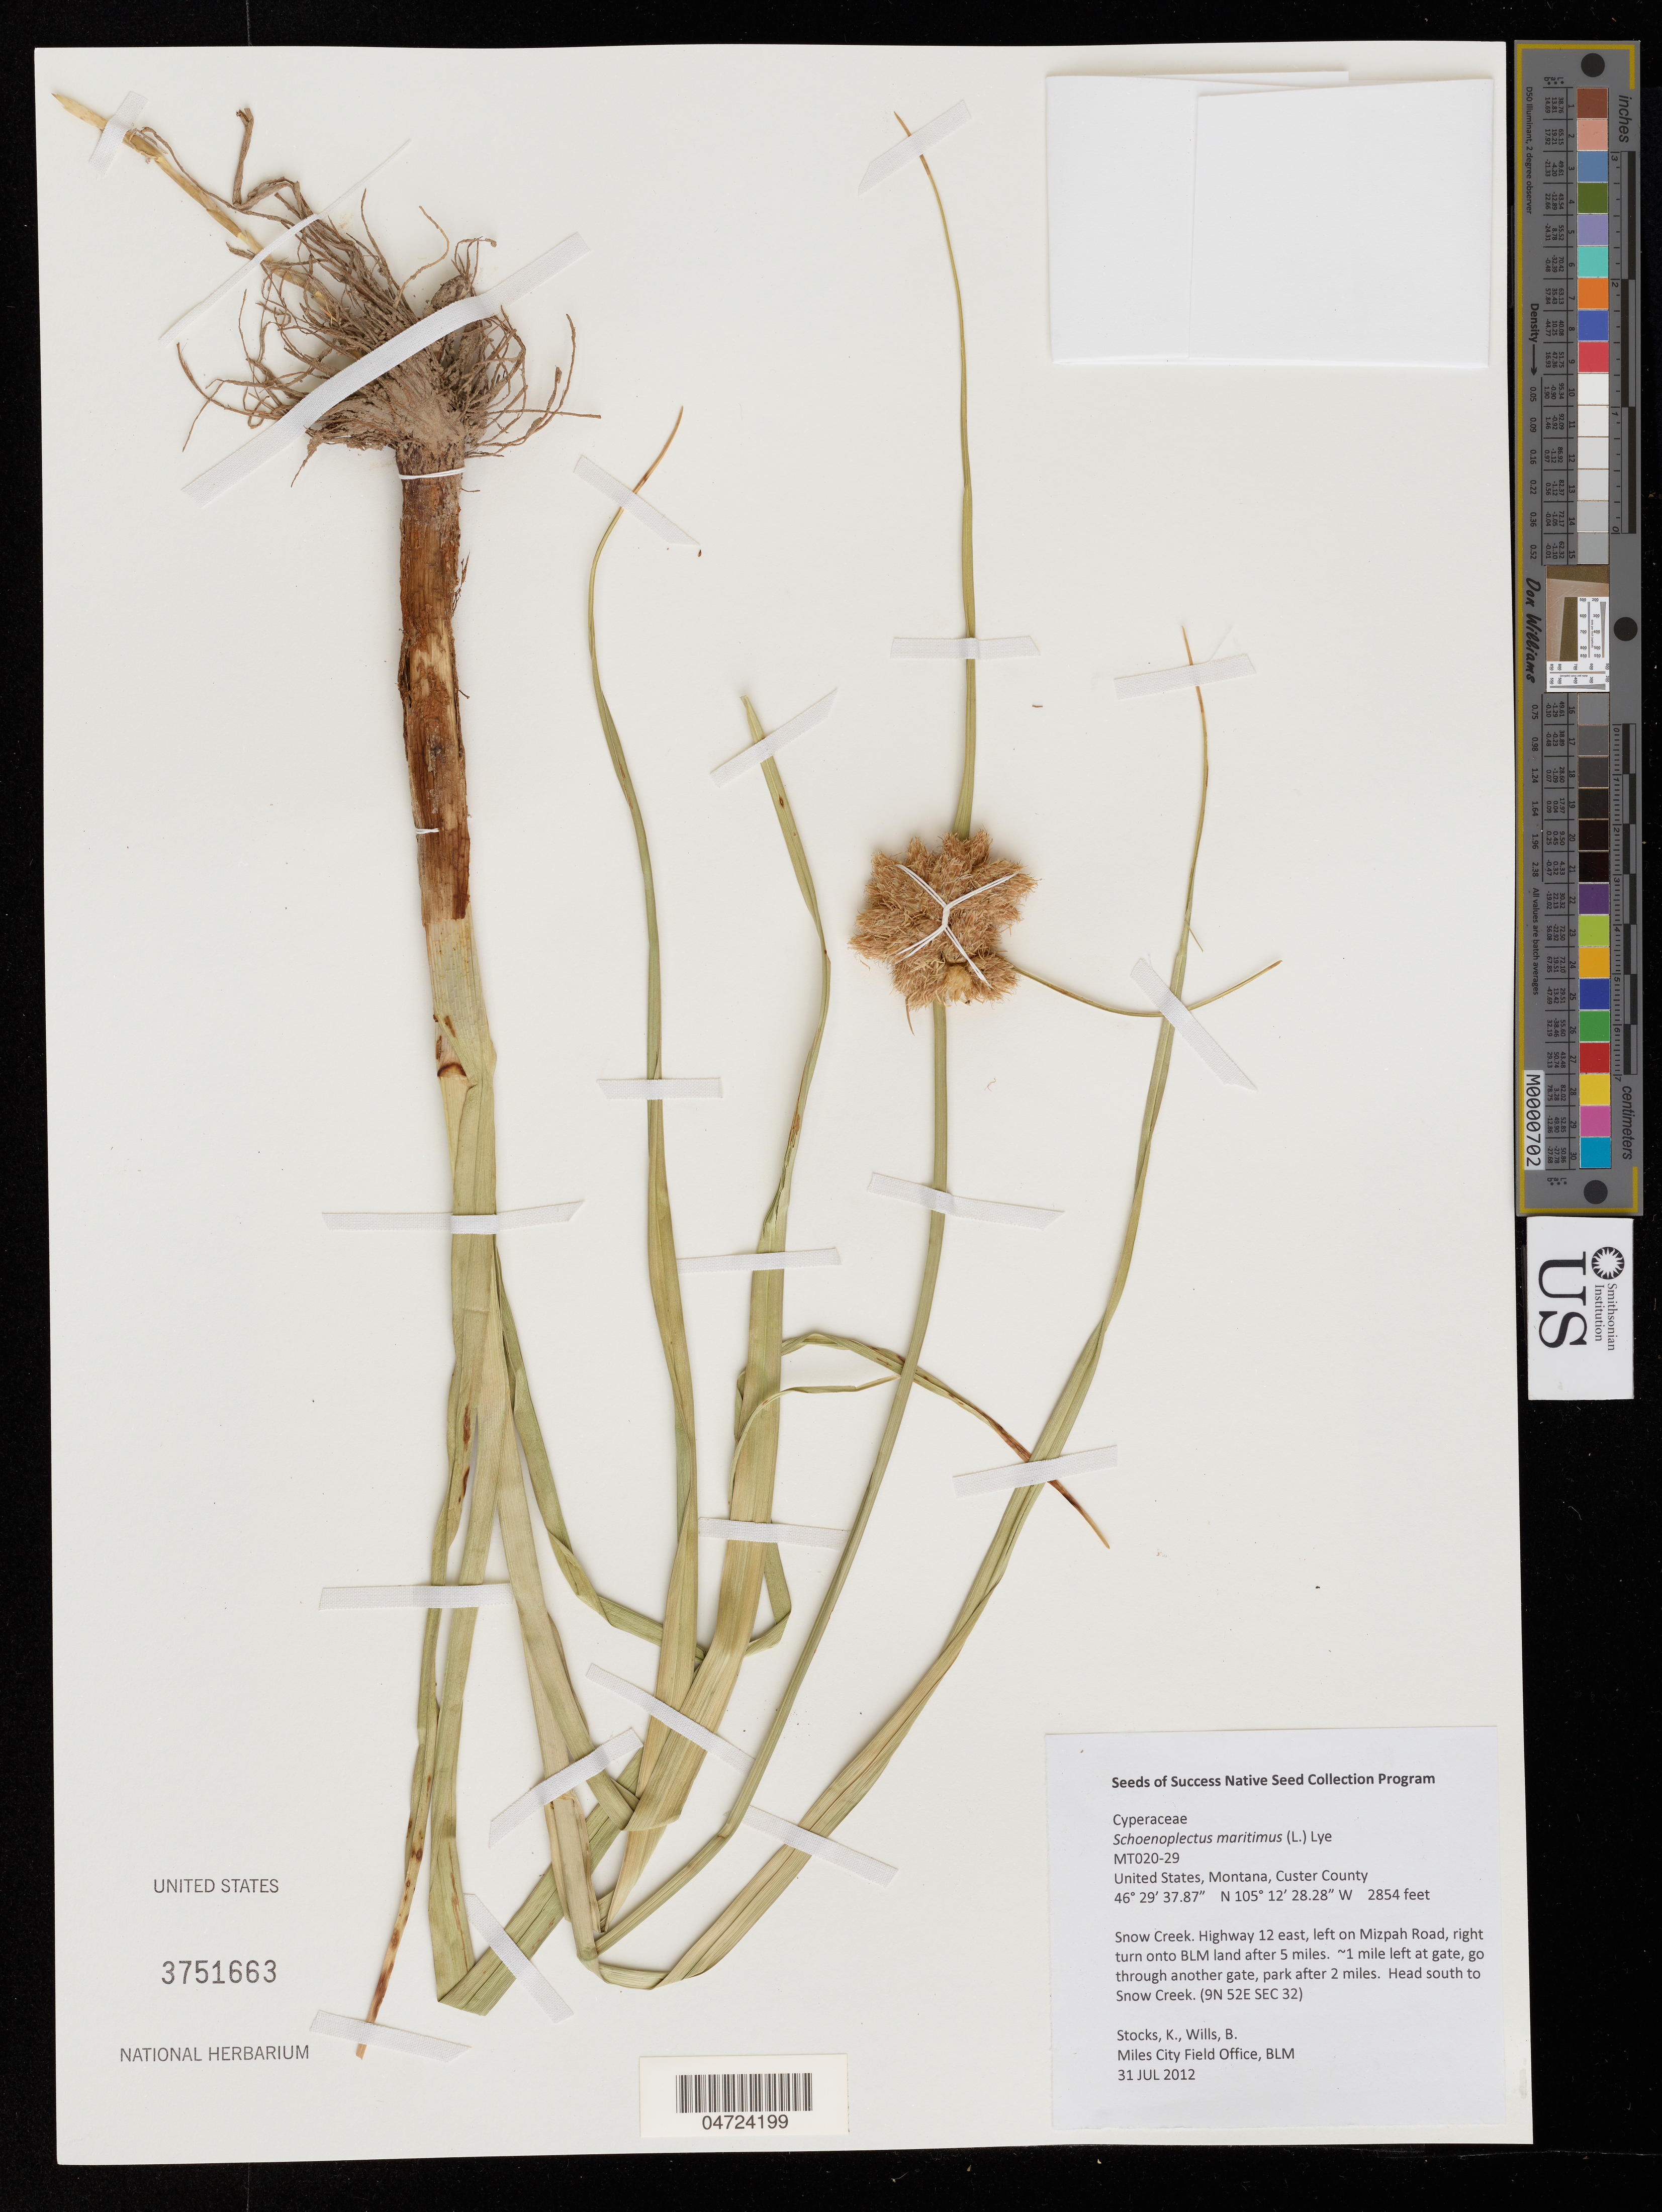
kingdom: Plantae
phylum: Tracheophyta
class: Liliopsida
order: Poales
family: Cyperaceae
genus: Schoenoplectus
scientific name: Schoenoplectus maritimus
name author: (L.)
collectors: K. Stocks & B. Wills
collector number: MT020-29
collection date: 2012-07-31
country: United States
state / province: Montana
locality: Snow Creek. Highway 12 east, left on Mizpah Road, right turn onto BLM land after 5 miles. ~1 mile left at gate, go through another gate, park after 2 miles. Head south to Snow Creek. (9N 52E Sec 32).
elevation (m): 870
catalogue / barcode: US 3751663